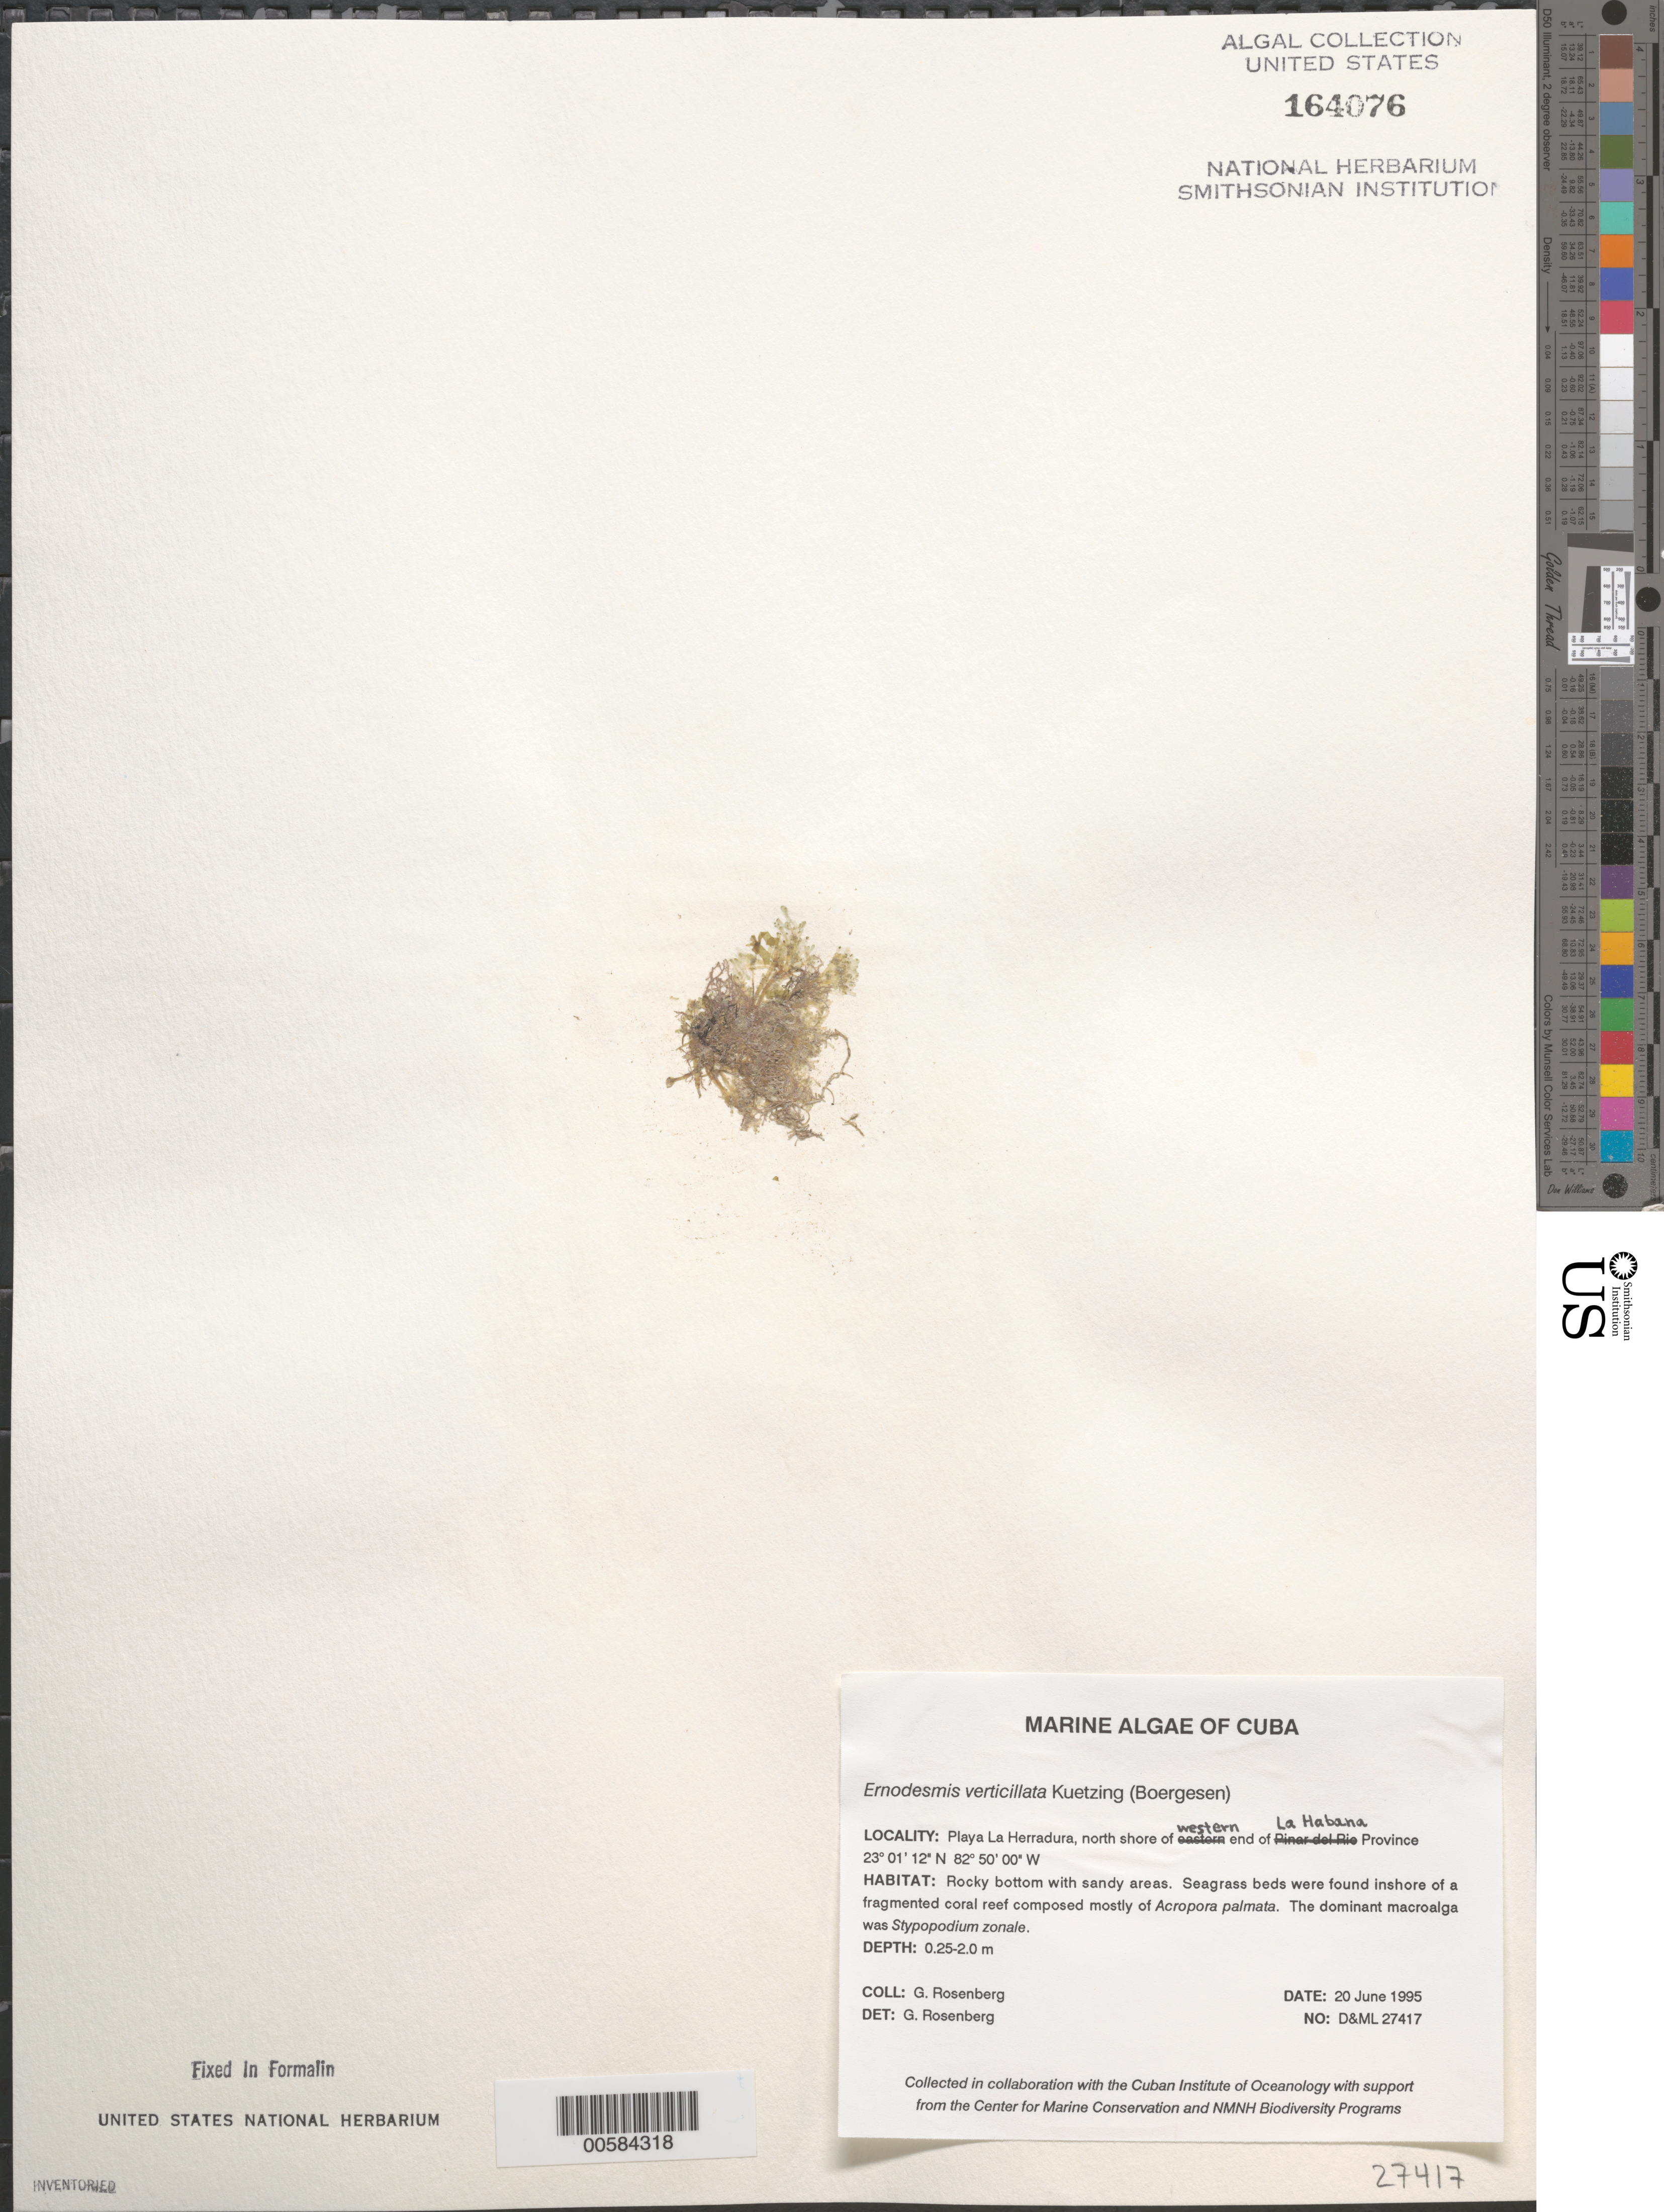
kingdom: Plantae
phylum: Chlorophyta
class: Ulvophyceae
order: Siphonocladales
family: Siphonocladaceae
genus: Ernodesmis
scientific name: Ernodesmis verticillata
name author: (Kütz.) Børgesen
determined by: Rosenberg, G.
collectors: G. Rosenberg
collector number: D&ML 27417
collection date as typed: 20 Jun 1995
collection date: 1995-06-20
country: Cuba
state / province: La Habana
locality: Playa la herradura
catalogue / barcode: US 164076